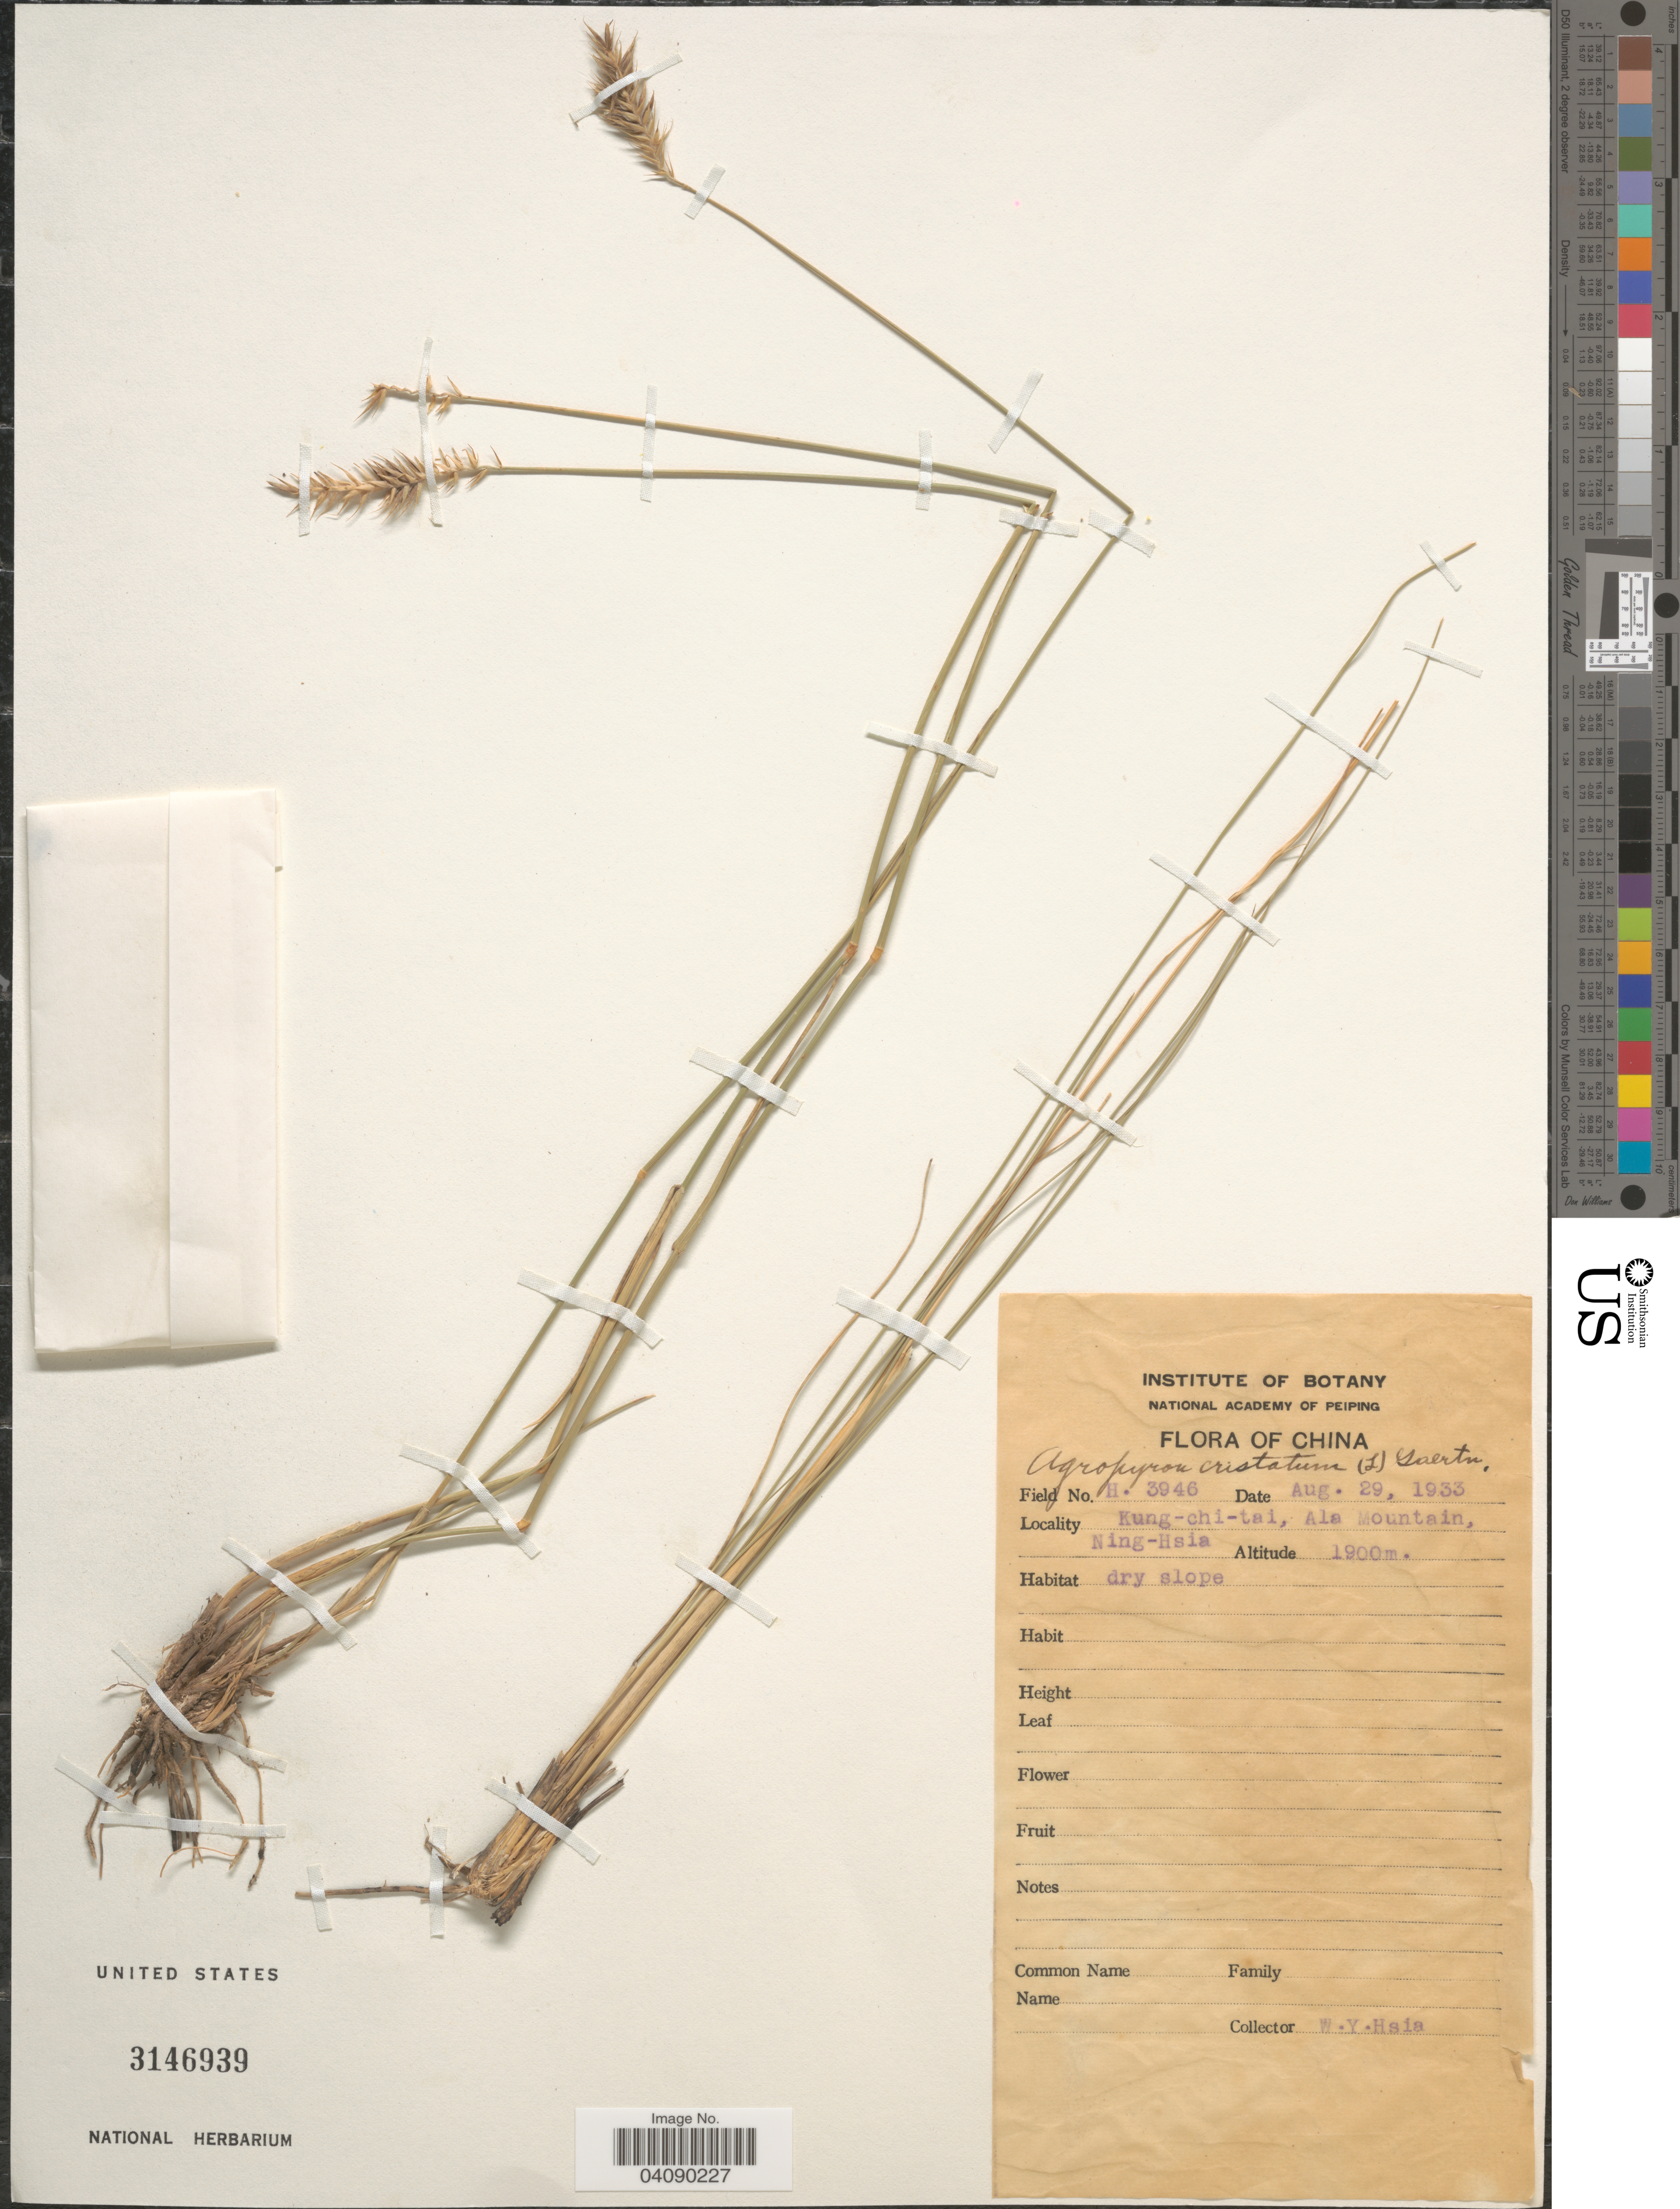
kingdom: Plantae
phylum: Tracheophyta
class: Liliopsida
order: Poales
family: Poaceae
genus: Agropyron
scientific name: Agropyron cristatum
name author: (L.) Gaertn.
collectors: W. Hsia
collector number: H.3946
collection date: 1933-08-29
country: China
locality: Kung-chi-tal, Ala Mountain, Ning-Hsia. Dry slope.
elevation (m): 1900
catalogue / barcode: US 3146939